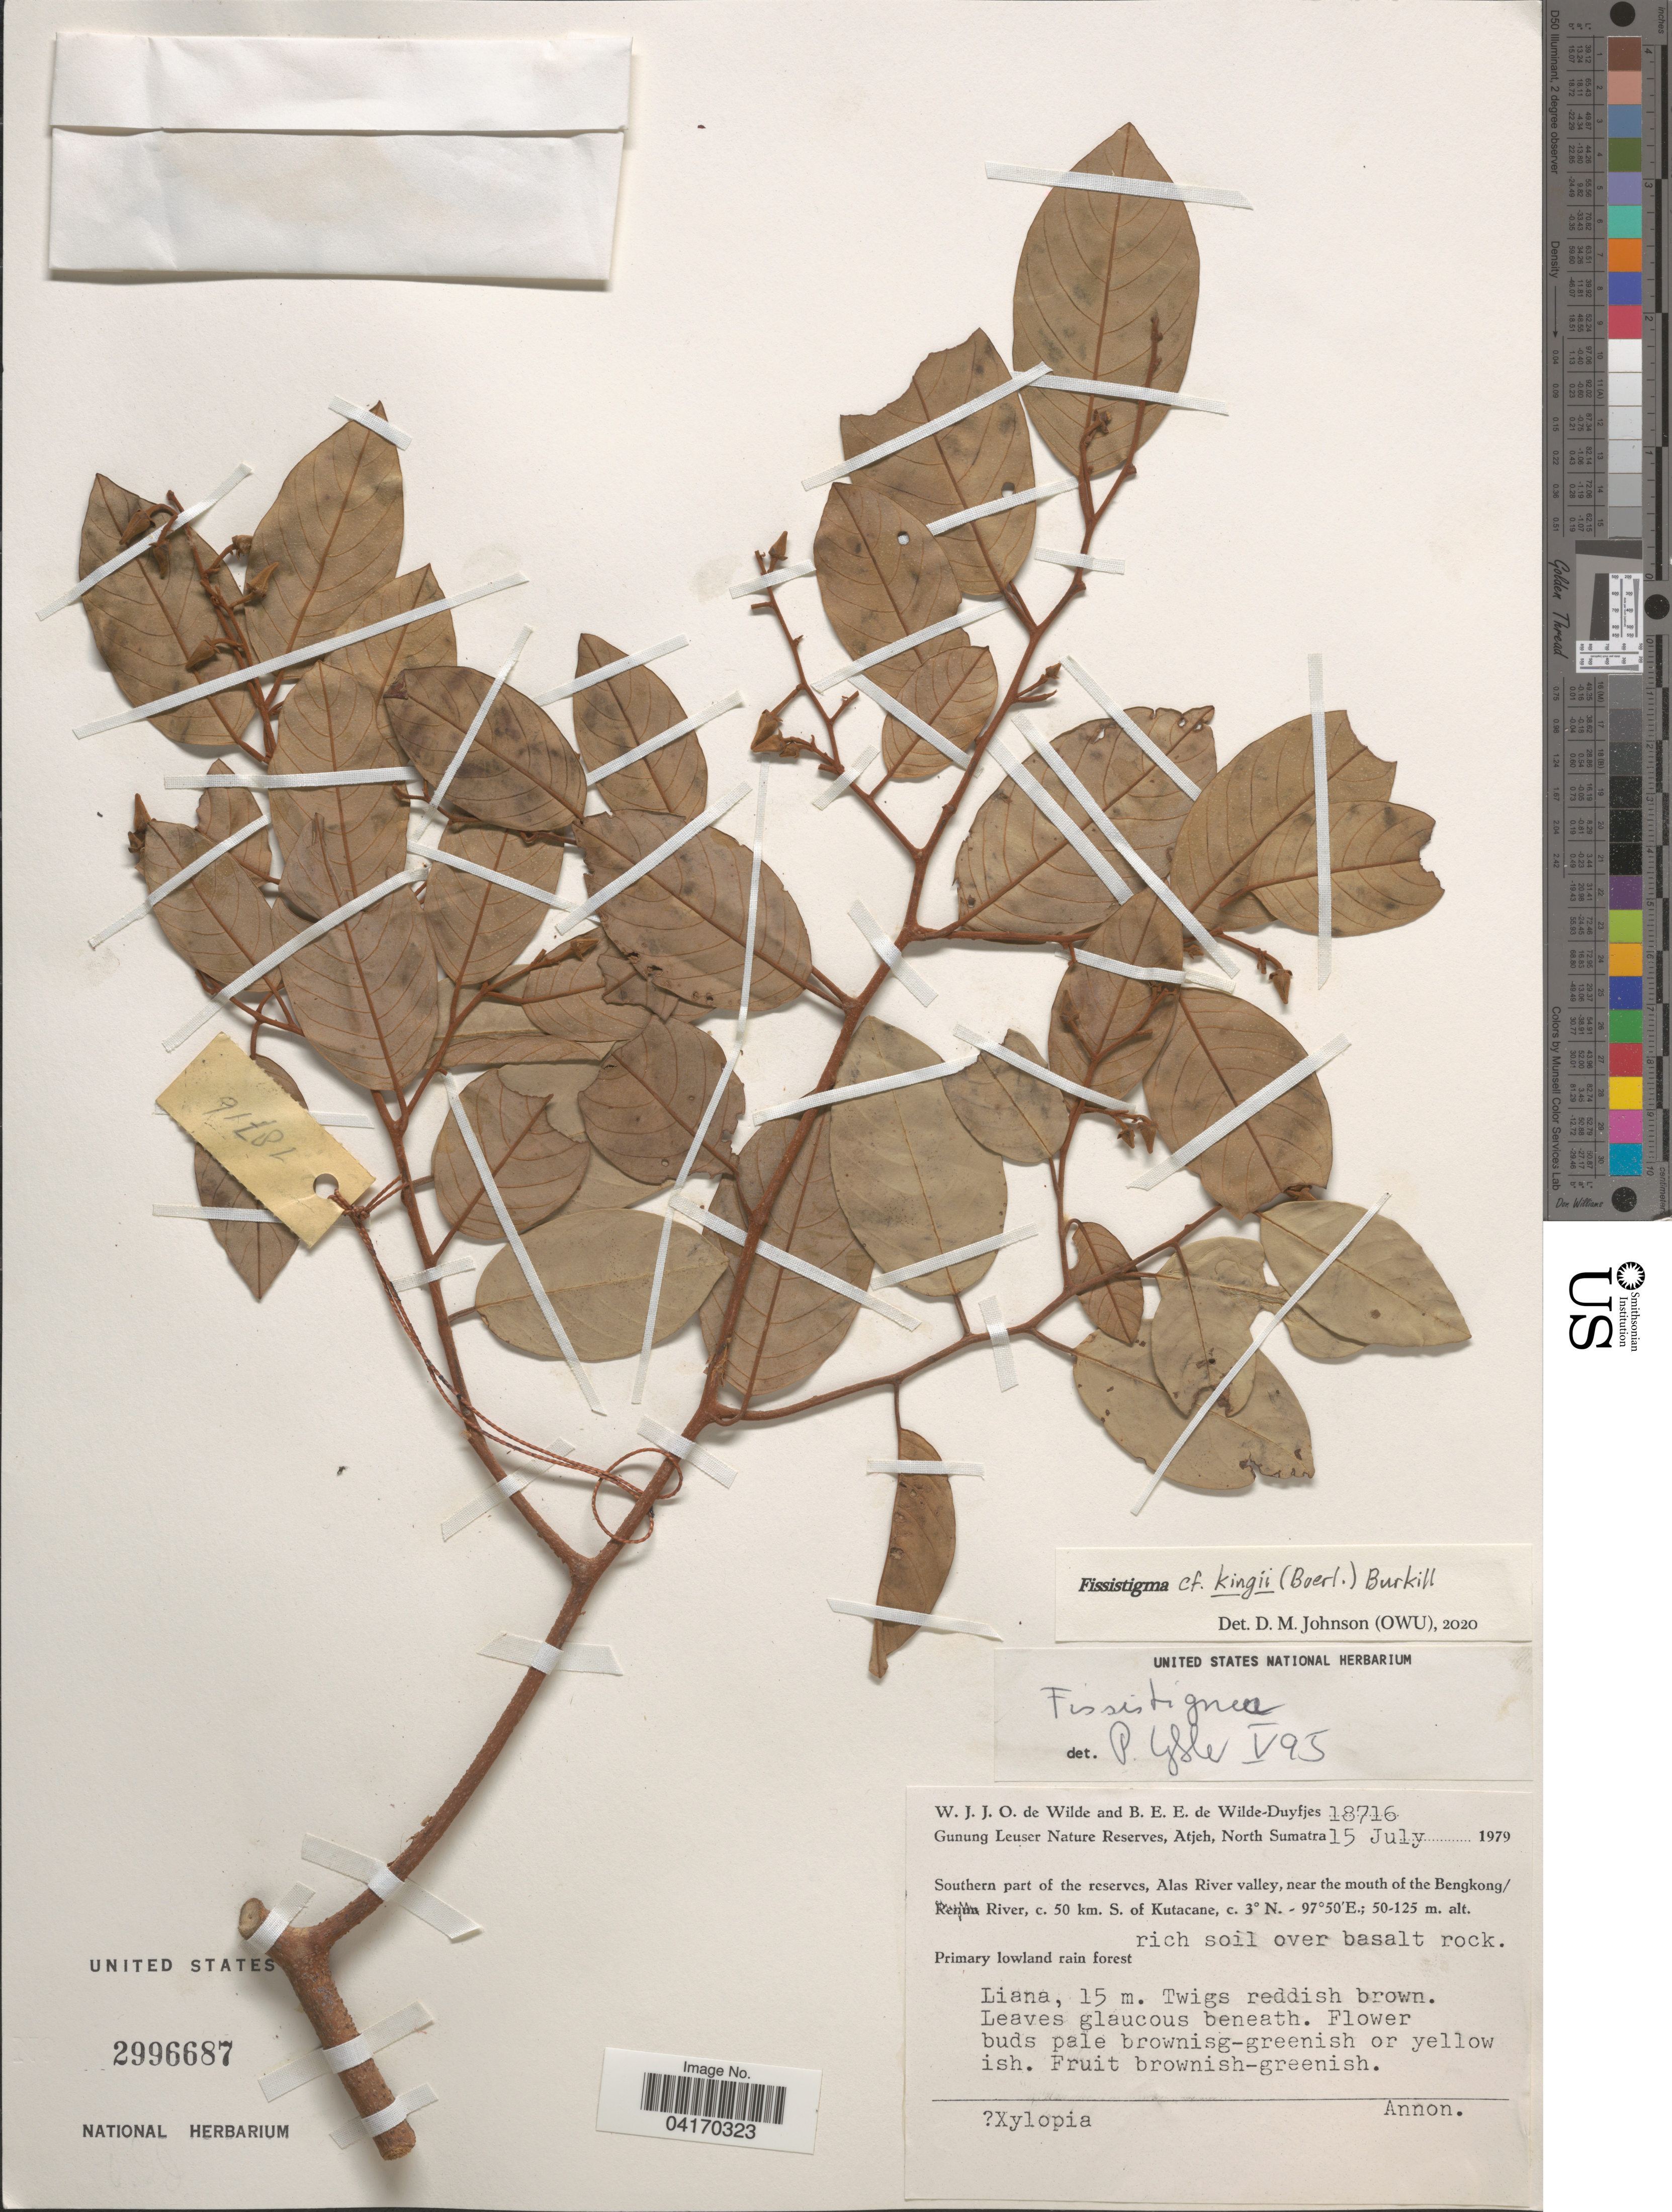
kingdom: Plantae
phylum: Tracheophyta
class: Magnoliopsida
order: Magnoliales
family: Annonaceae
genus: Fissistigma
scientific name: Fissistigma kingii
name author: (Boerl.) Burkill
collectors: W. J. de Wilde & B. E. de Wilde-Duyfjes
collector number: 18716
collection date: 1979-07-15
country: Indonesia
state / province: Sumatra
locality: Gunung Leuser Nature Reserve, Atjeh, North Sumatra. Southern part of the reserve, Alas River valley, near the mouth of the Bengkong River, c. 50 km. S. of Kutacane.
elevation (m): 50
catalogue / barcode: US 2996687